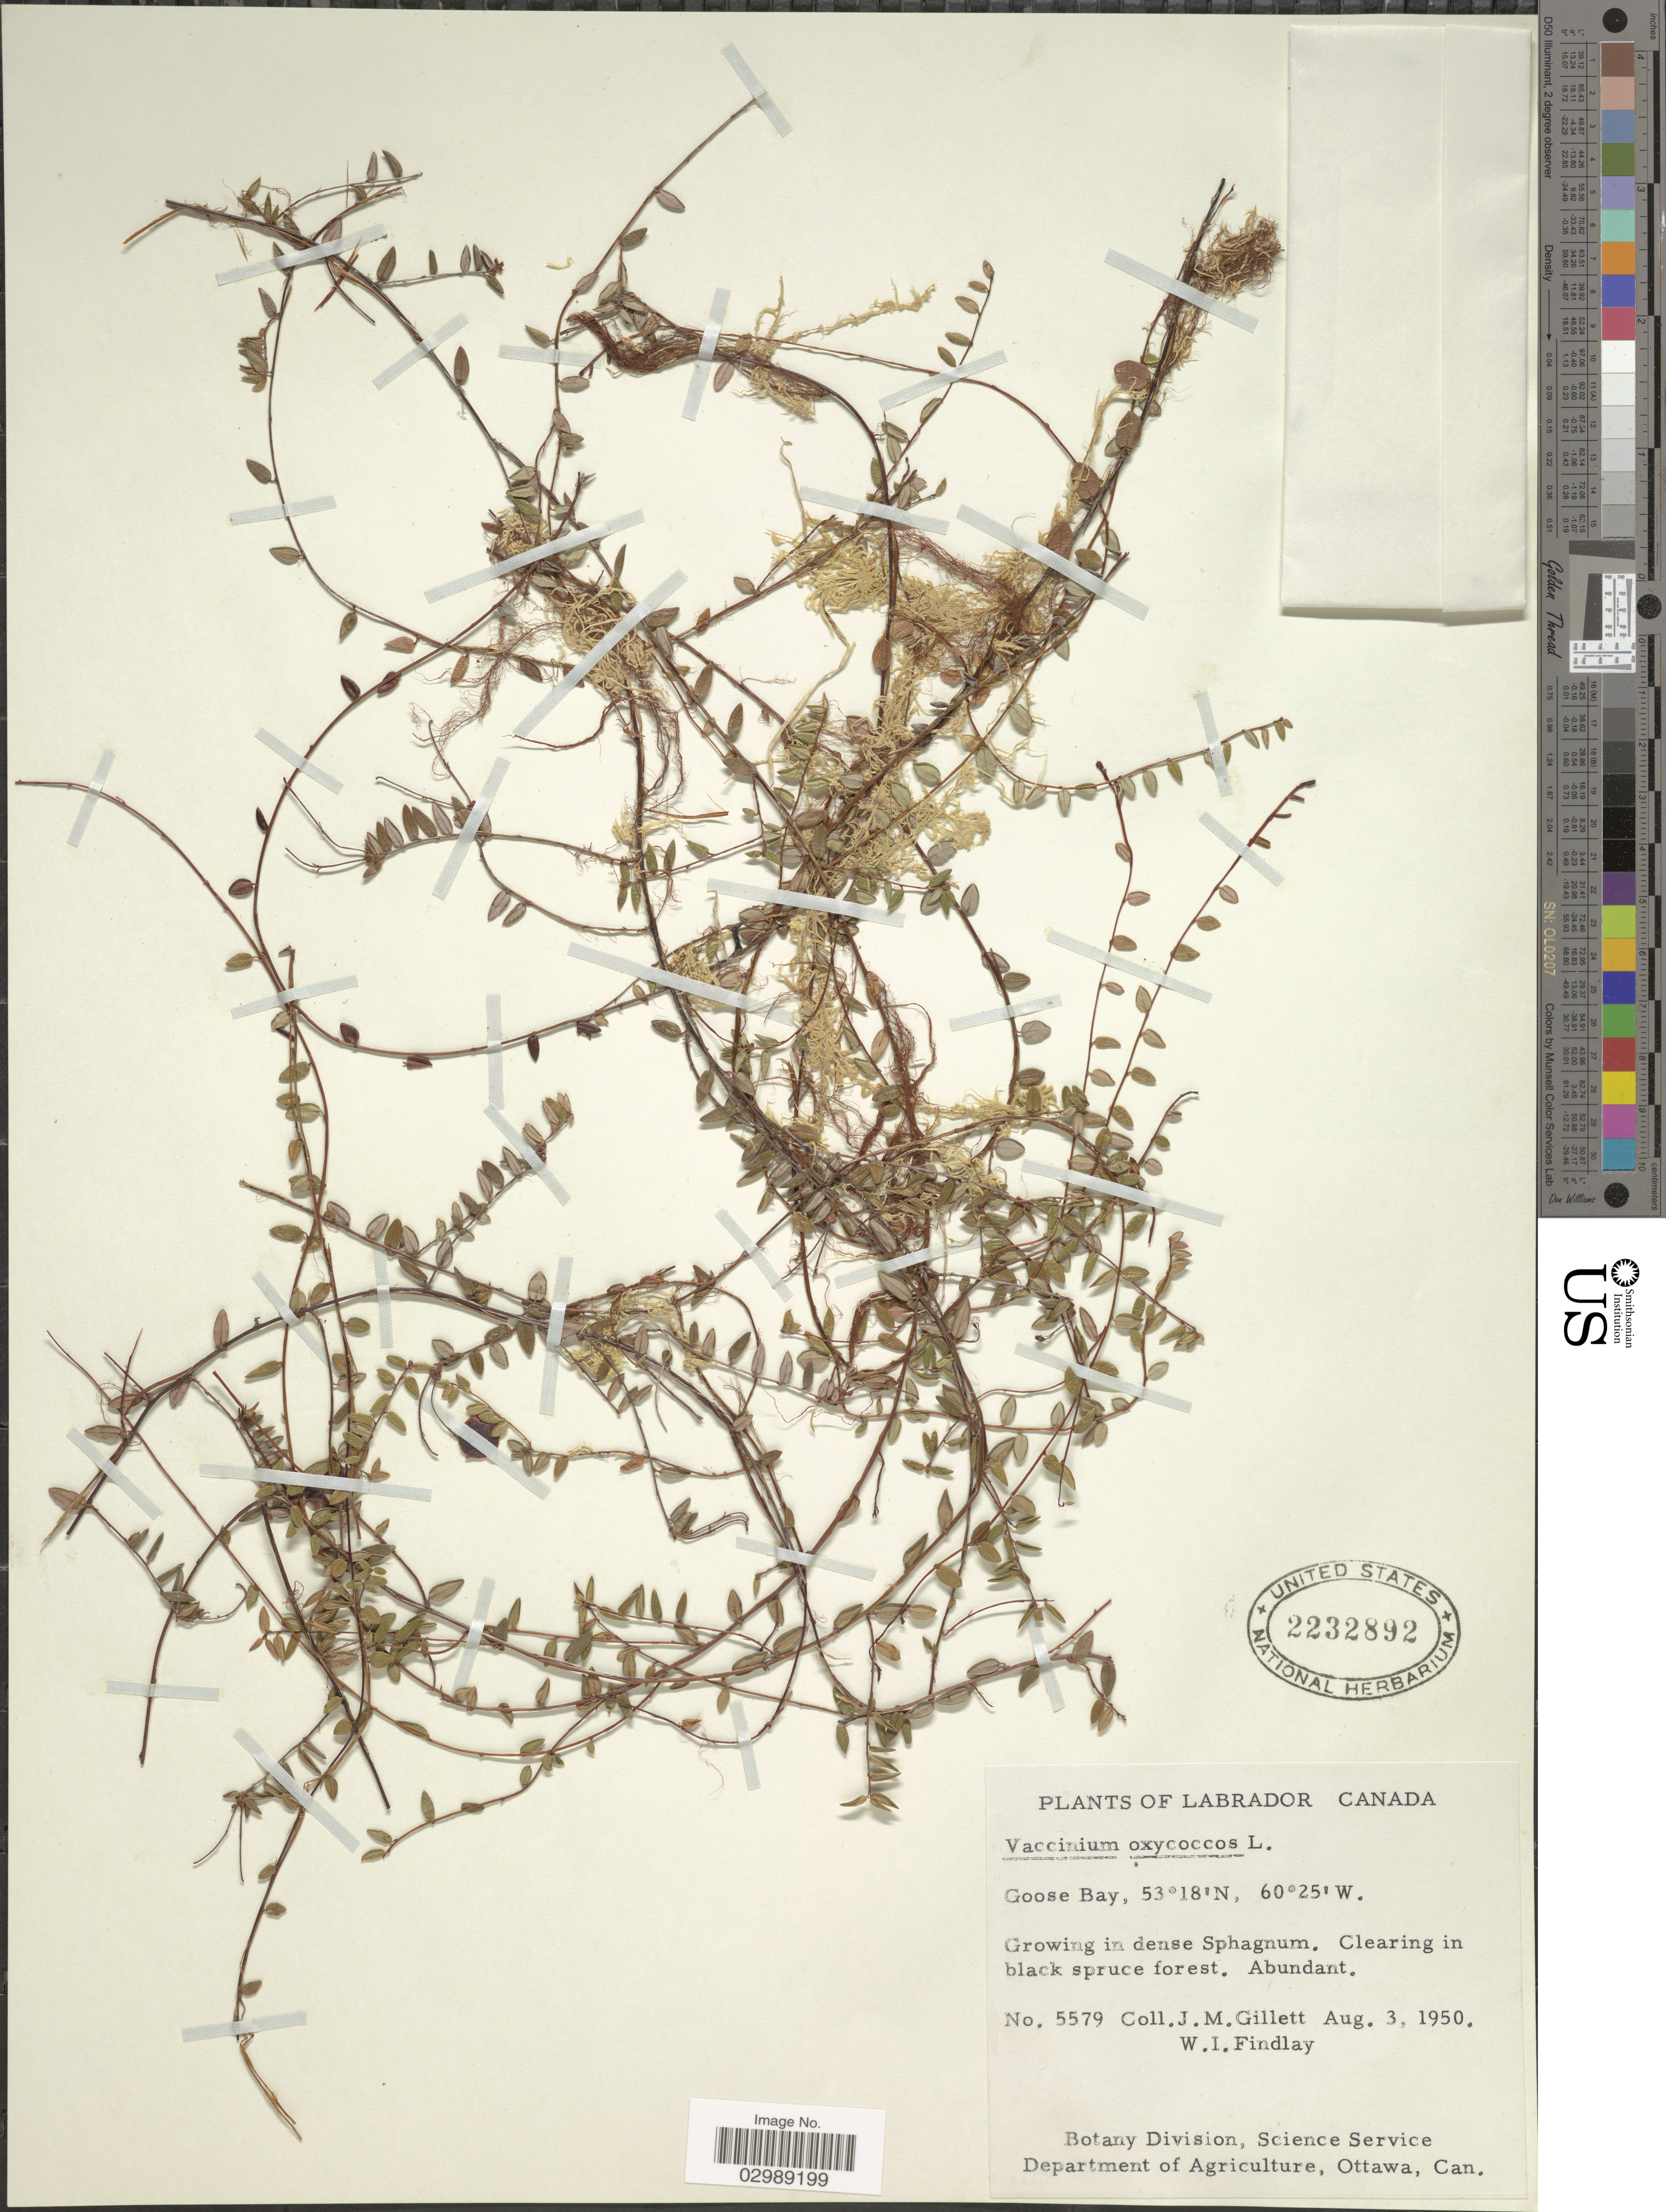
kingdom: Plantae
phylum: Tracheophyta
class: Magnoliopsida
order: Ericales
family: Ericaceae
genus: Vaccinium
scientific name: Vaccinium oxycoccos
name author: L.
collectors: J. M. Gillett & W. Findlay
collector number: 5579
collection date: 1950-08-03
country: Canada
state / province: Newfoundland and Labrador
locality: Labrador. Goose Bay.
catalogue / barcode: US 2232892